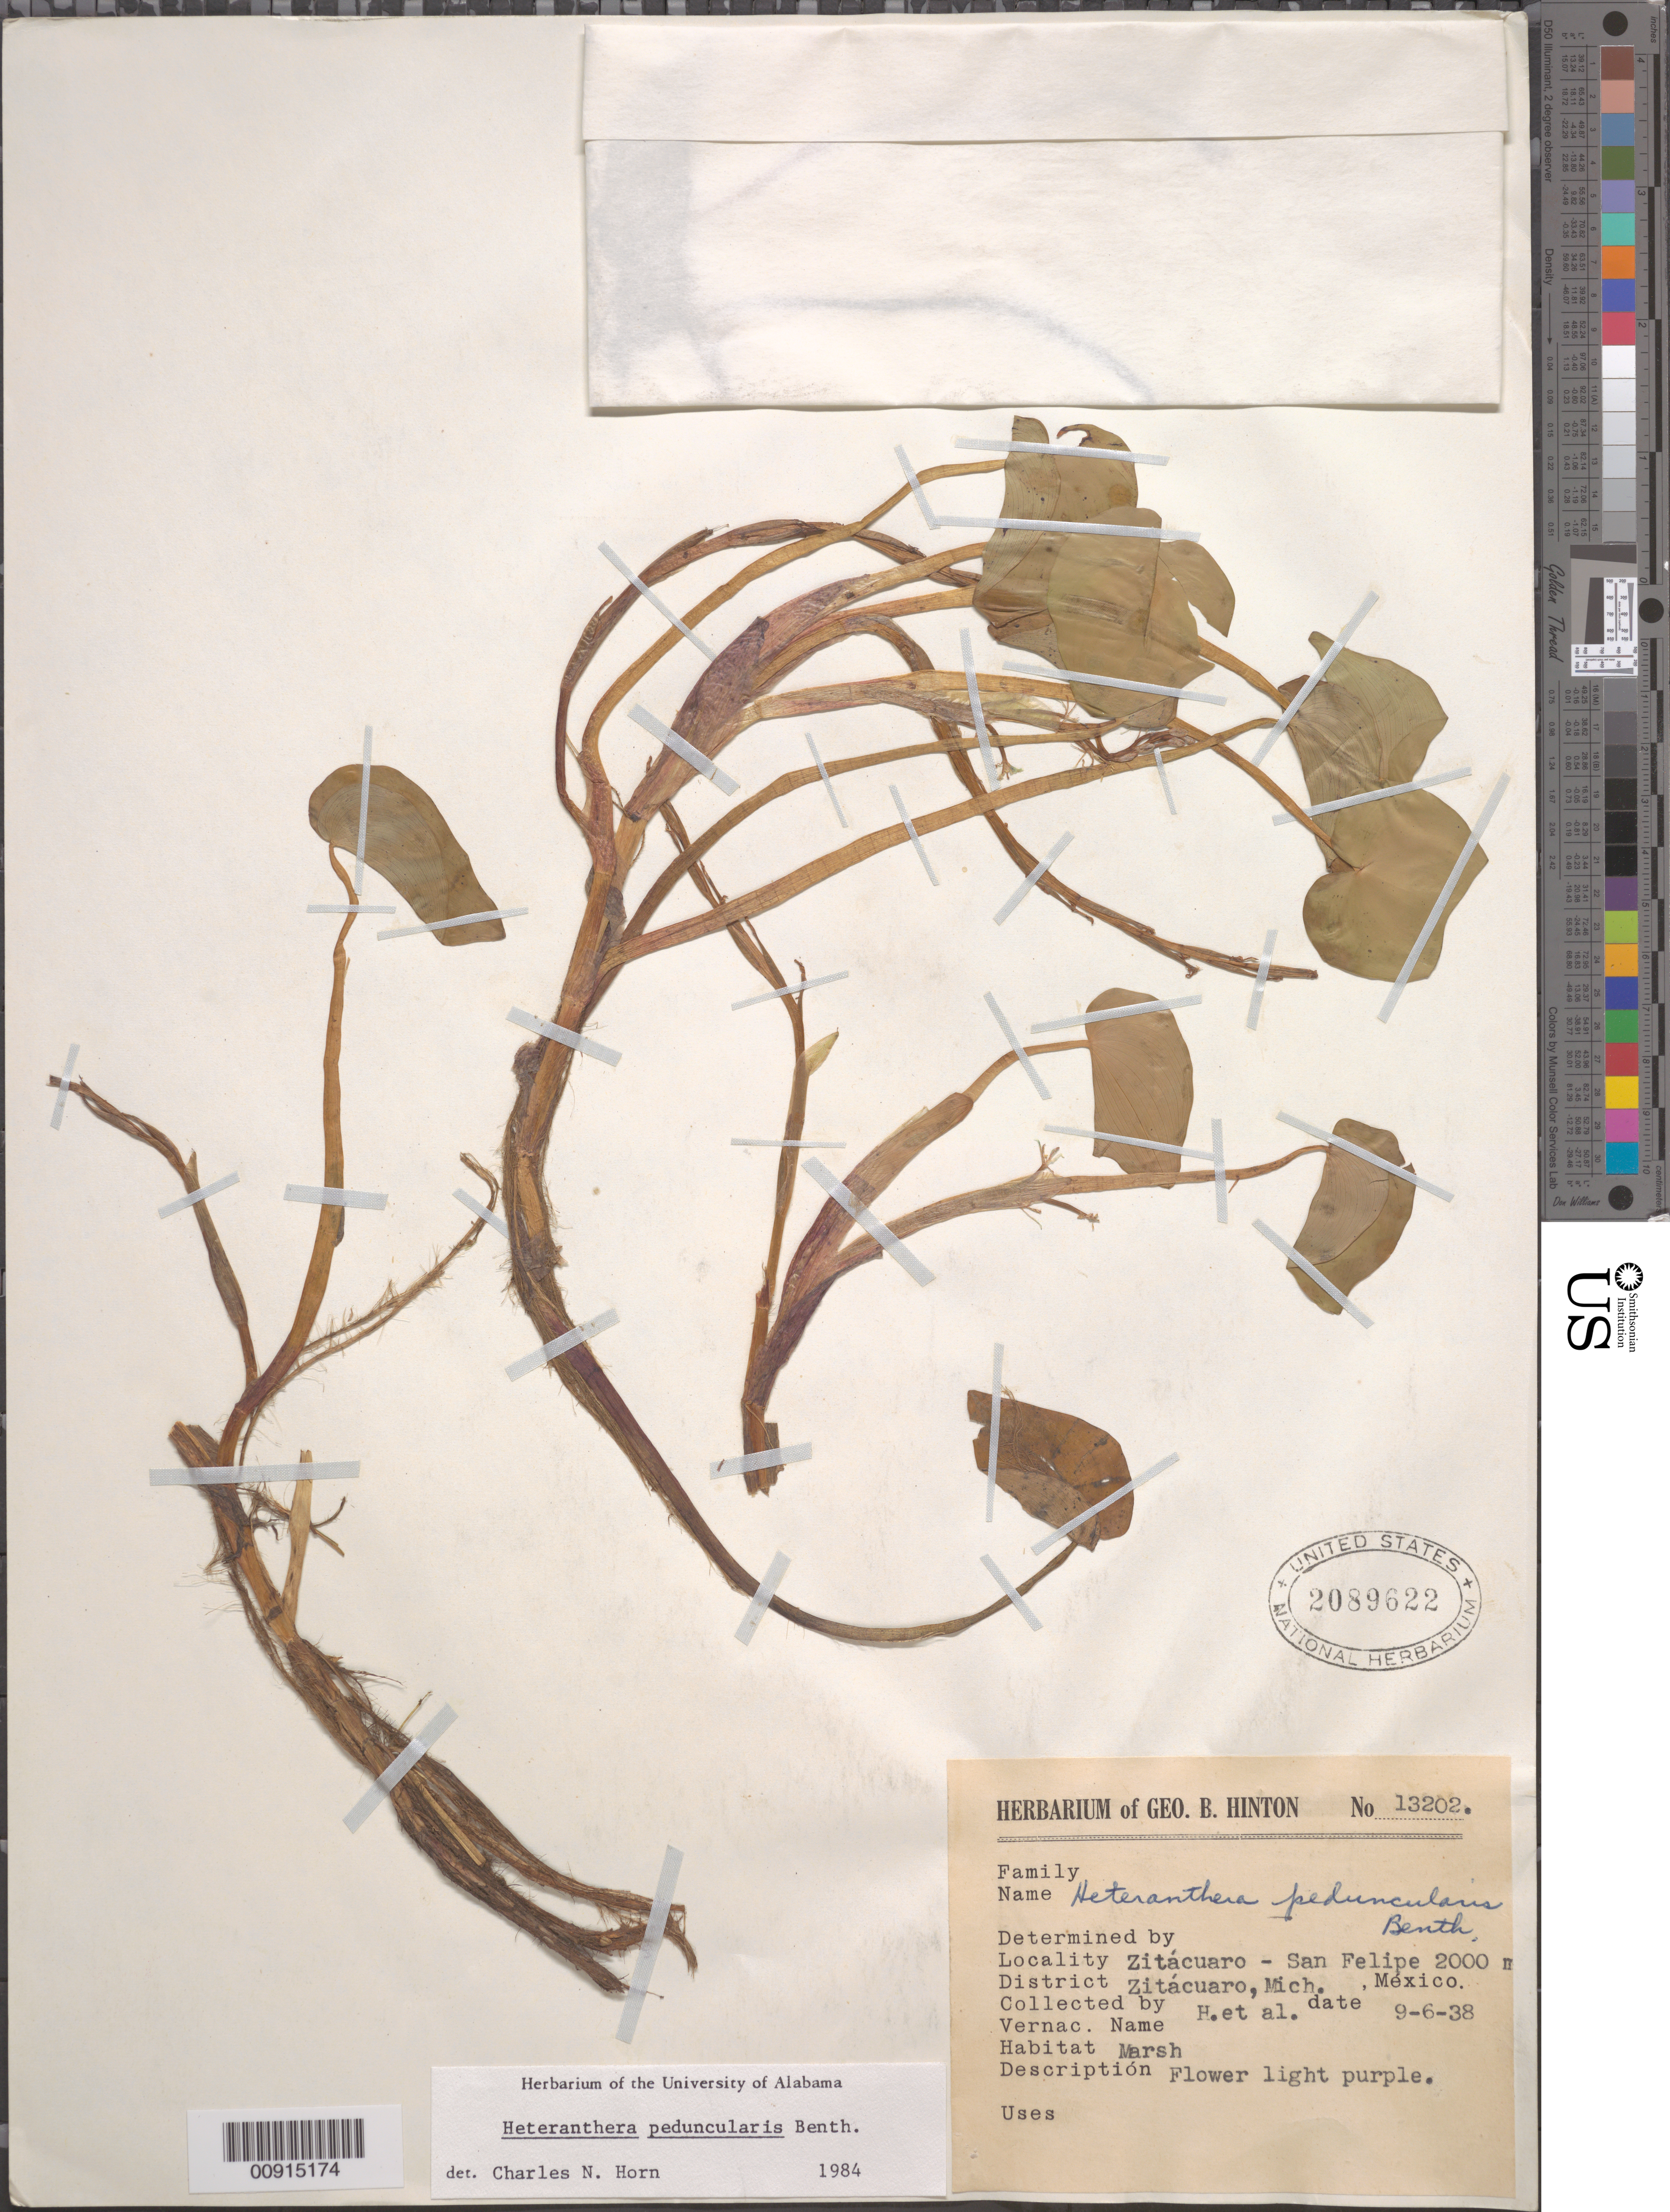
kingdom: Plantae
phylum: Tracheophyta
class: Liliopsida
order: Commelinales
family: Pontederiaceae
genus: Heteranthera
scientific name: Heteranthera peduncularis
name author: Benth.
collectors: G. B. Hinton & et al.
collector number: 13202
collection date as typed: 06 Sep 1938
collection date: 1938-09-06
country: Mexico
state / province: Michoacán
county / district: Zitácuaro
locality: Zitácuaro - San Felipe, District Zitácuaro, Michoacán.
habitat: Marsh.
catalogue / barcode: US 2089622